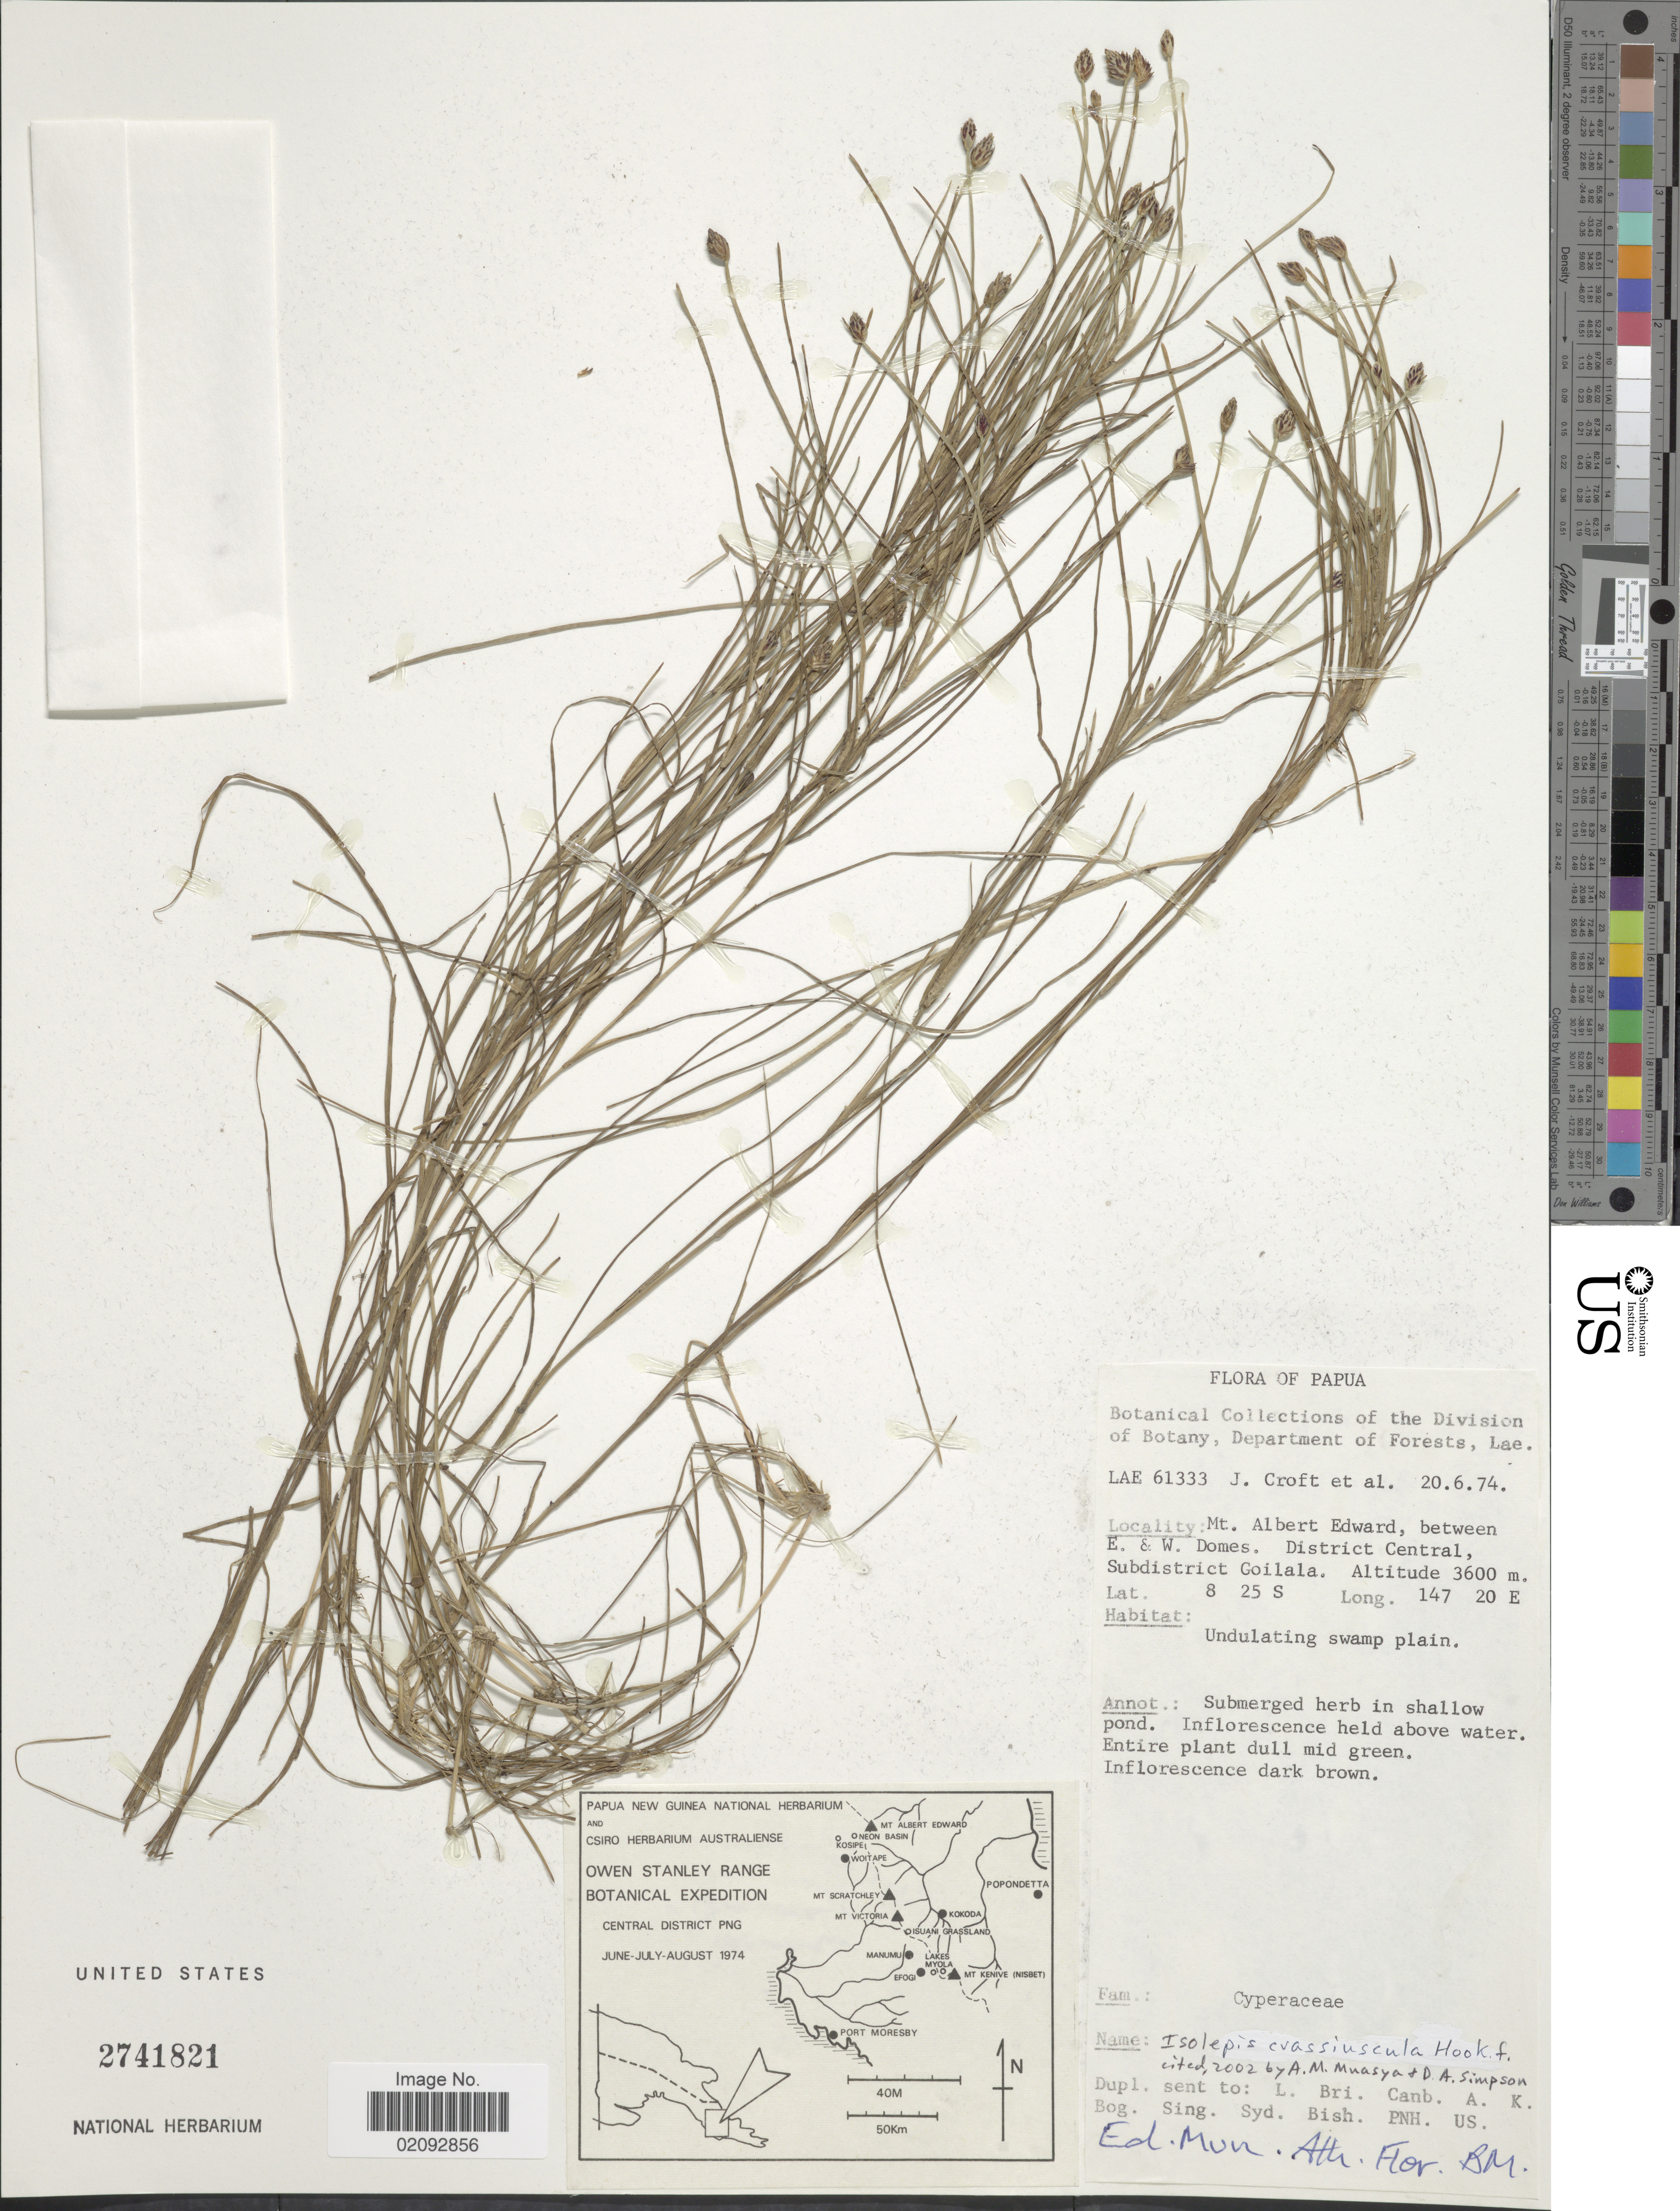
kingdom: Plantae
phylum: Tracheophyta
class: Liliopsida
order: Poales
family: Cyperaceae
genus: Isolepis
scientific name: Isolepis crassiuscula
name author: Hook. f.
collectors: J. R. Croft & et al.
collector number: LAE 61333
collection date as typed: Transcribed d/m/y: 20/6/74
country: Papua New Guinea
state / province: Central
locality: Mt Albert Edward between E. & W. Domes. District Central, Subdistrict Goilala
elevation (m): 3600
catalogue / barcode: US 2741821